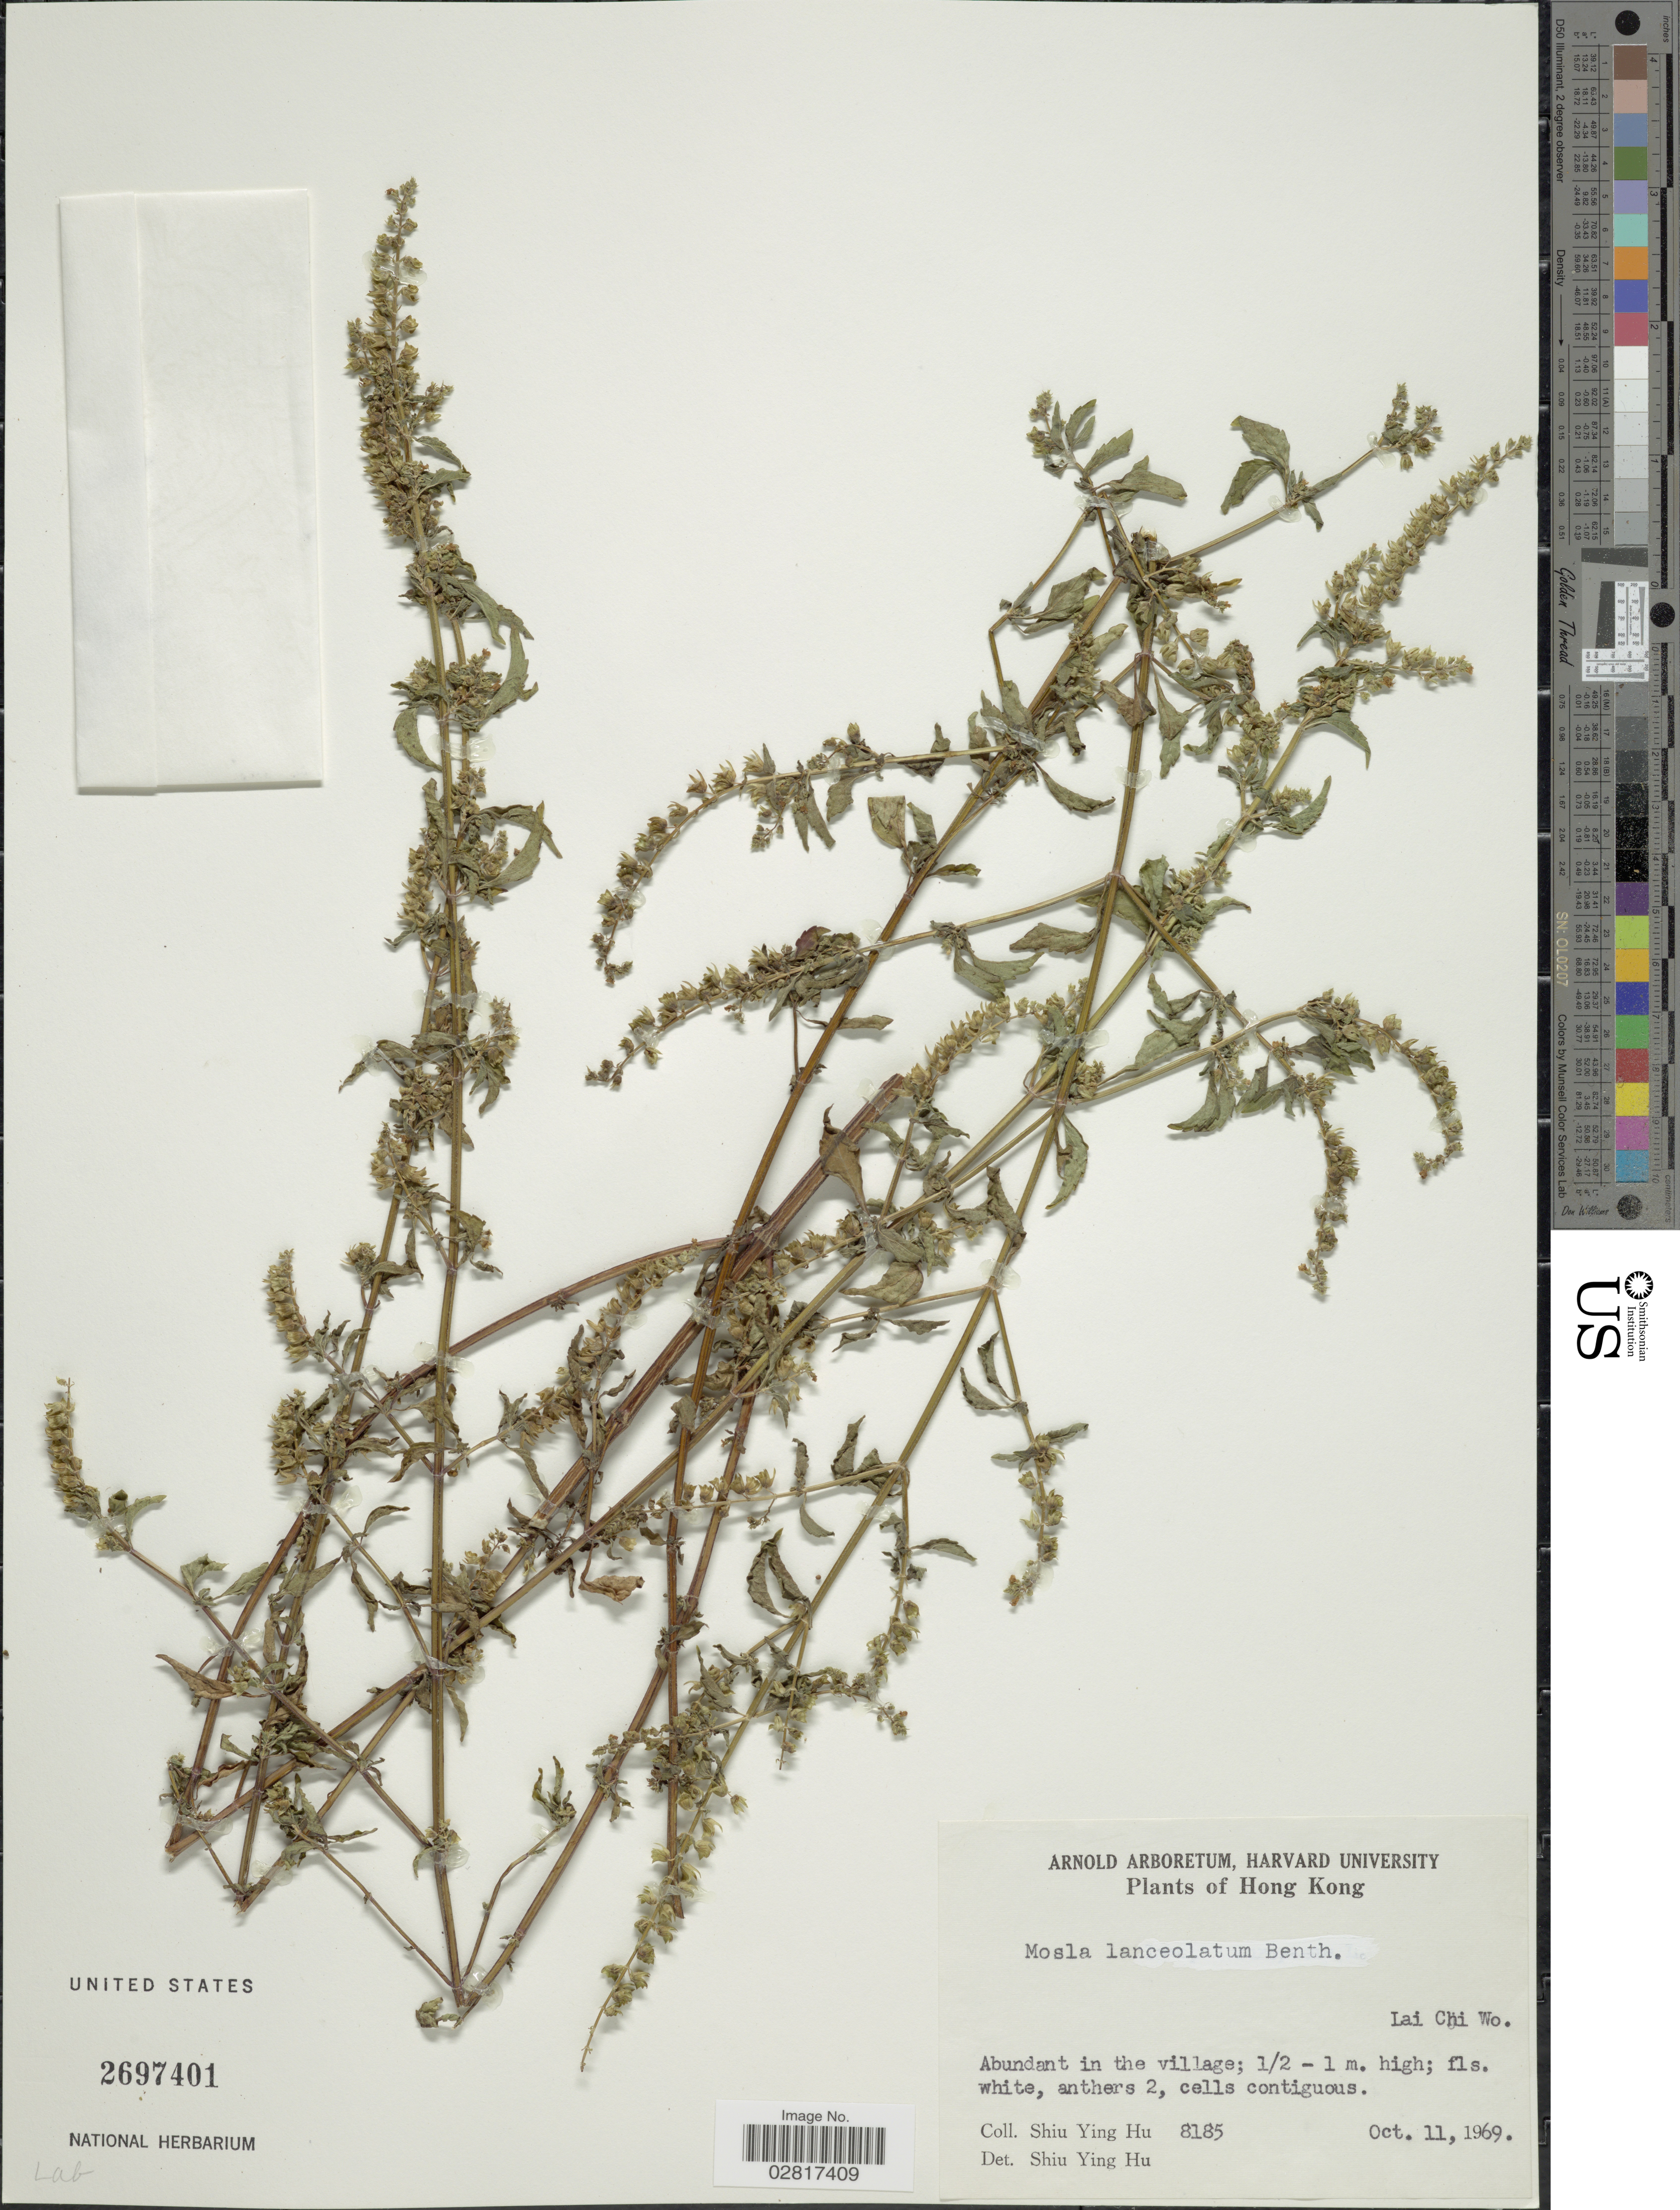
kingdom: Plantae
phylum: Tracheophyta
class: Magnoliopsida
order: Lamiales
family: Lamiaceae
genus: Mosla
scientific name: Mosla lanceolata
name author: (Benth.) Maxim.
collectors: S. Y. Hu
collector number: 8185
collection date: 1969-10-11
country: China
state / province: Hong Kong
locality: Lai Chi Wo. Abundant in the village.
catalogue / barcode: US 2697401